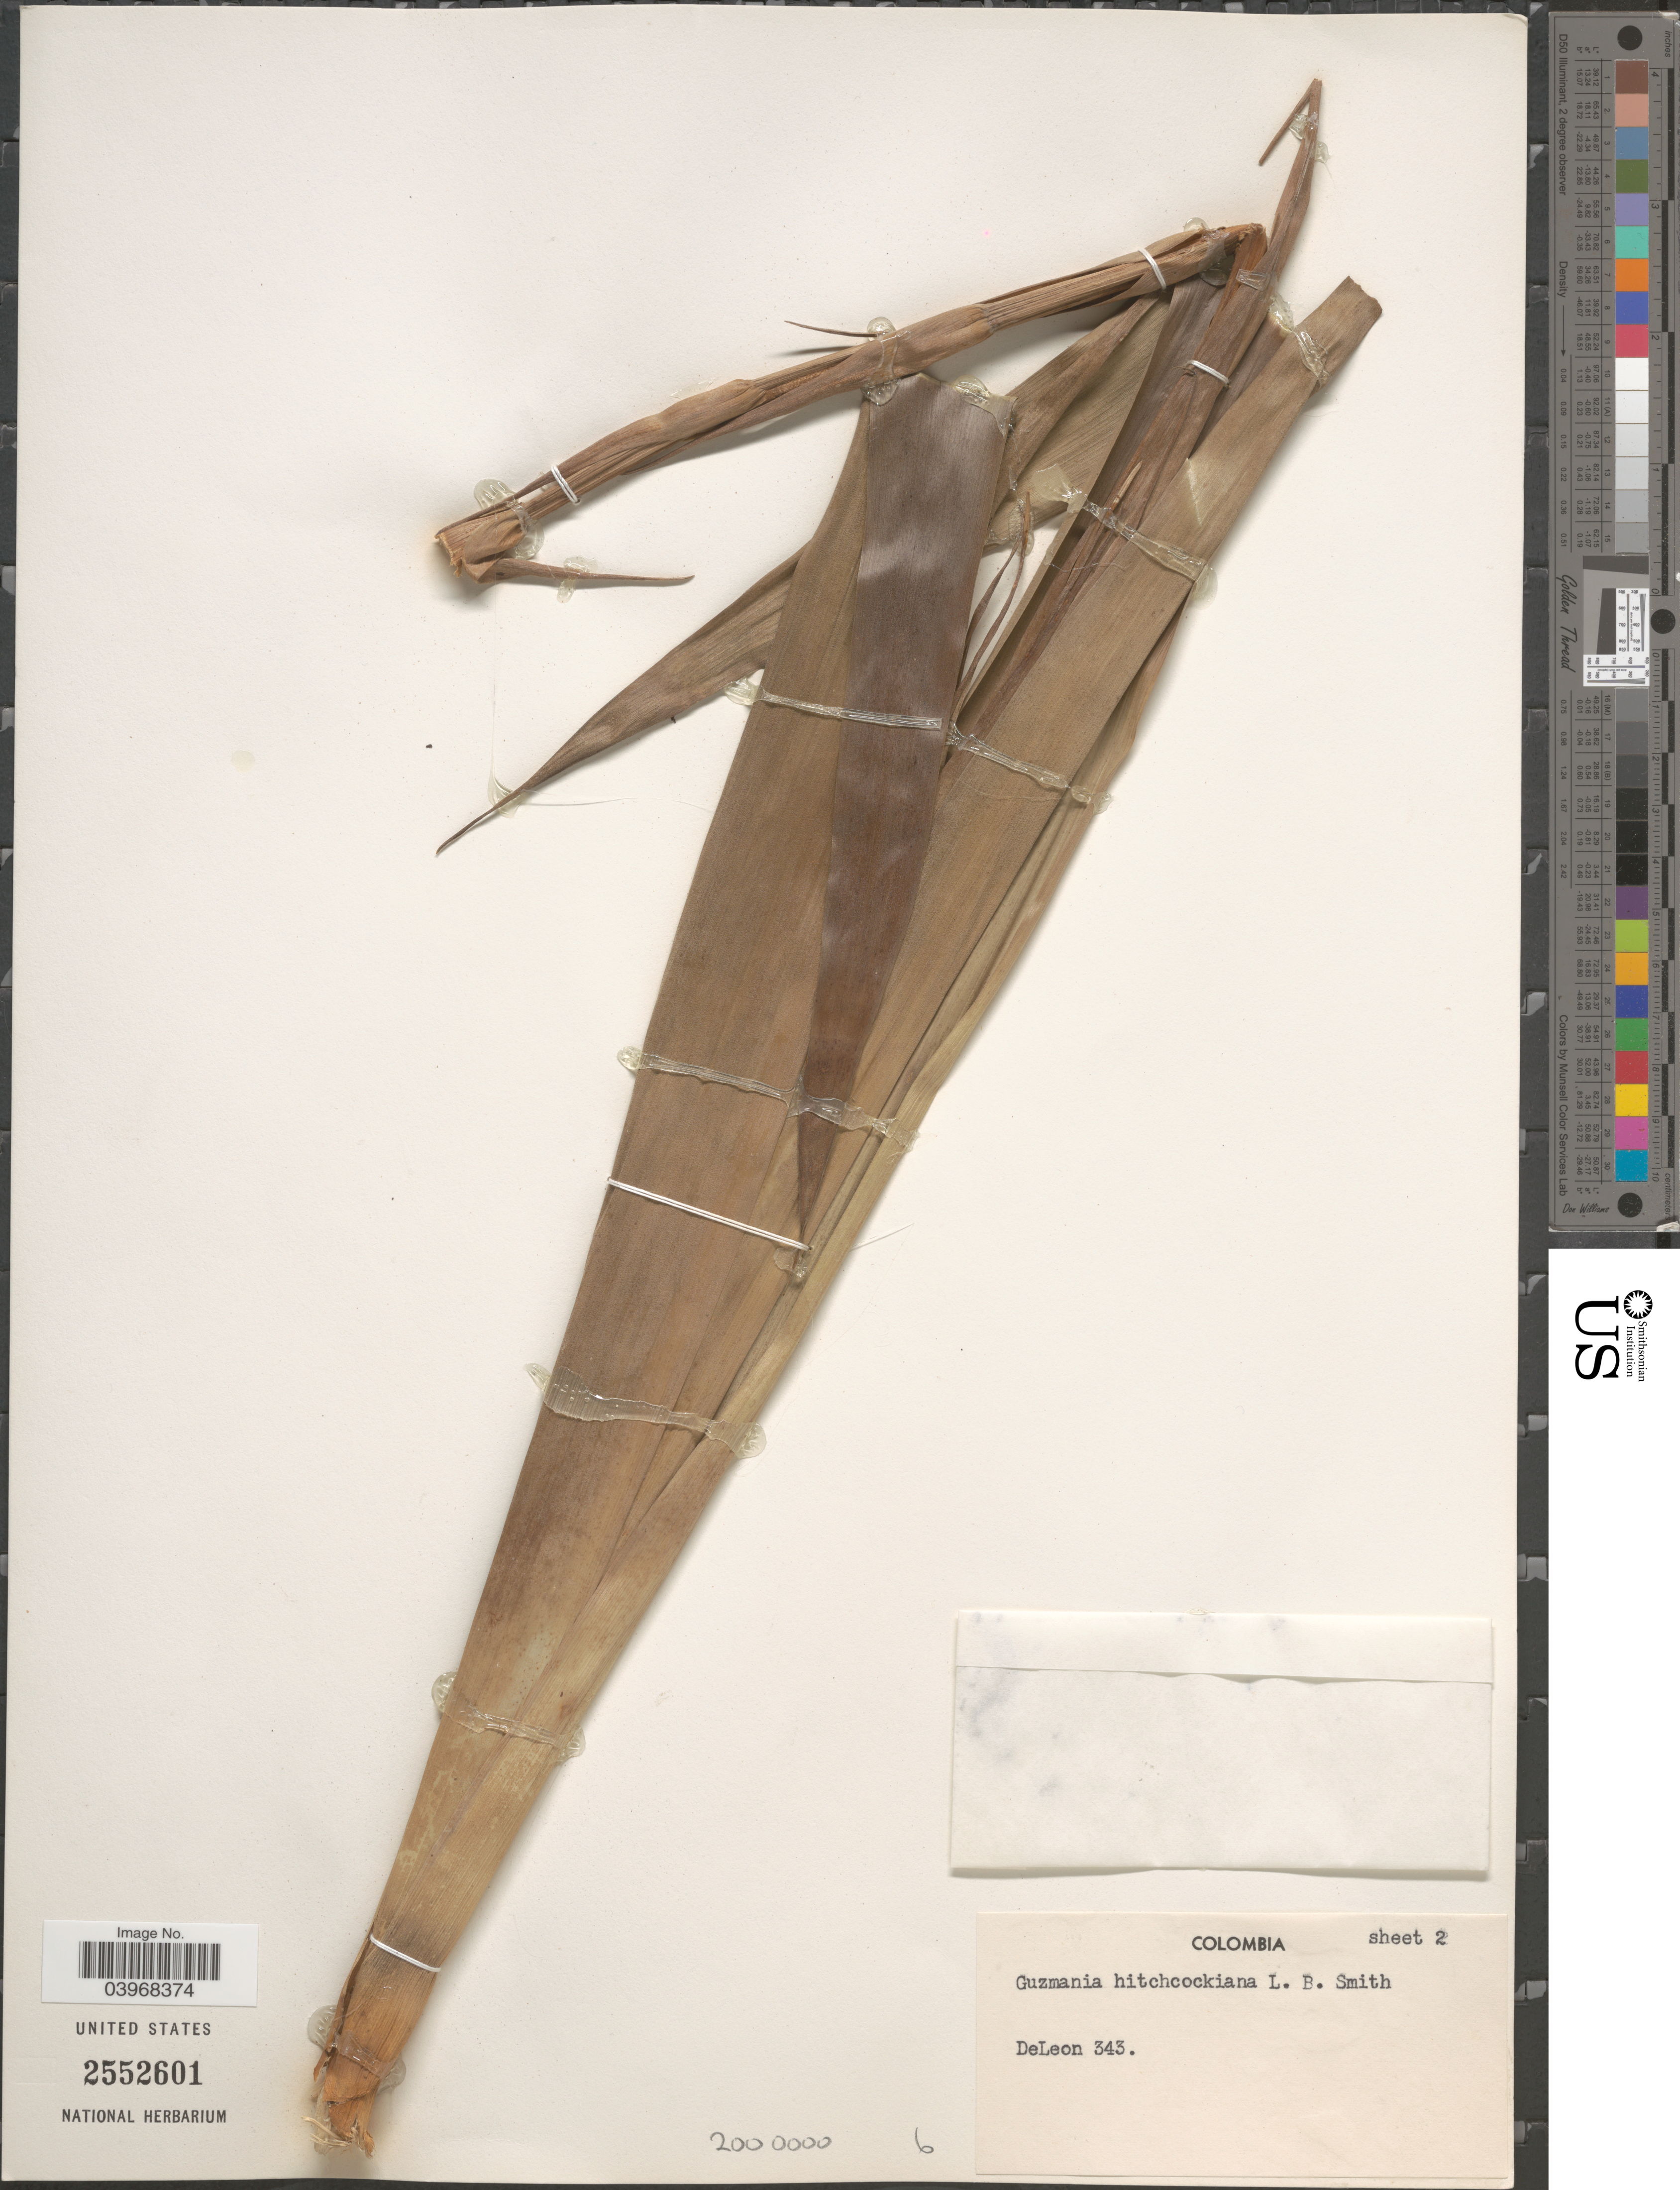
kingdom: Plantae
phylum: Tracheophyta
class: Liliopsida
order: Poales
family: Bromeliaceae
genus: Guzmania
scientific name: Guzmania hitchcockiana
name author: L.B. Sm.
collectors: DeLeon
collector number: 343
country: Colombia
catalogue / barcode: US 2552601